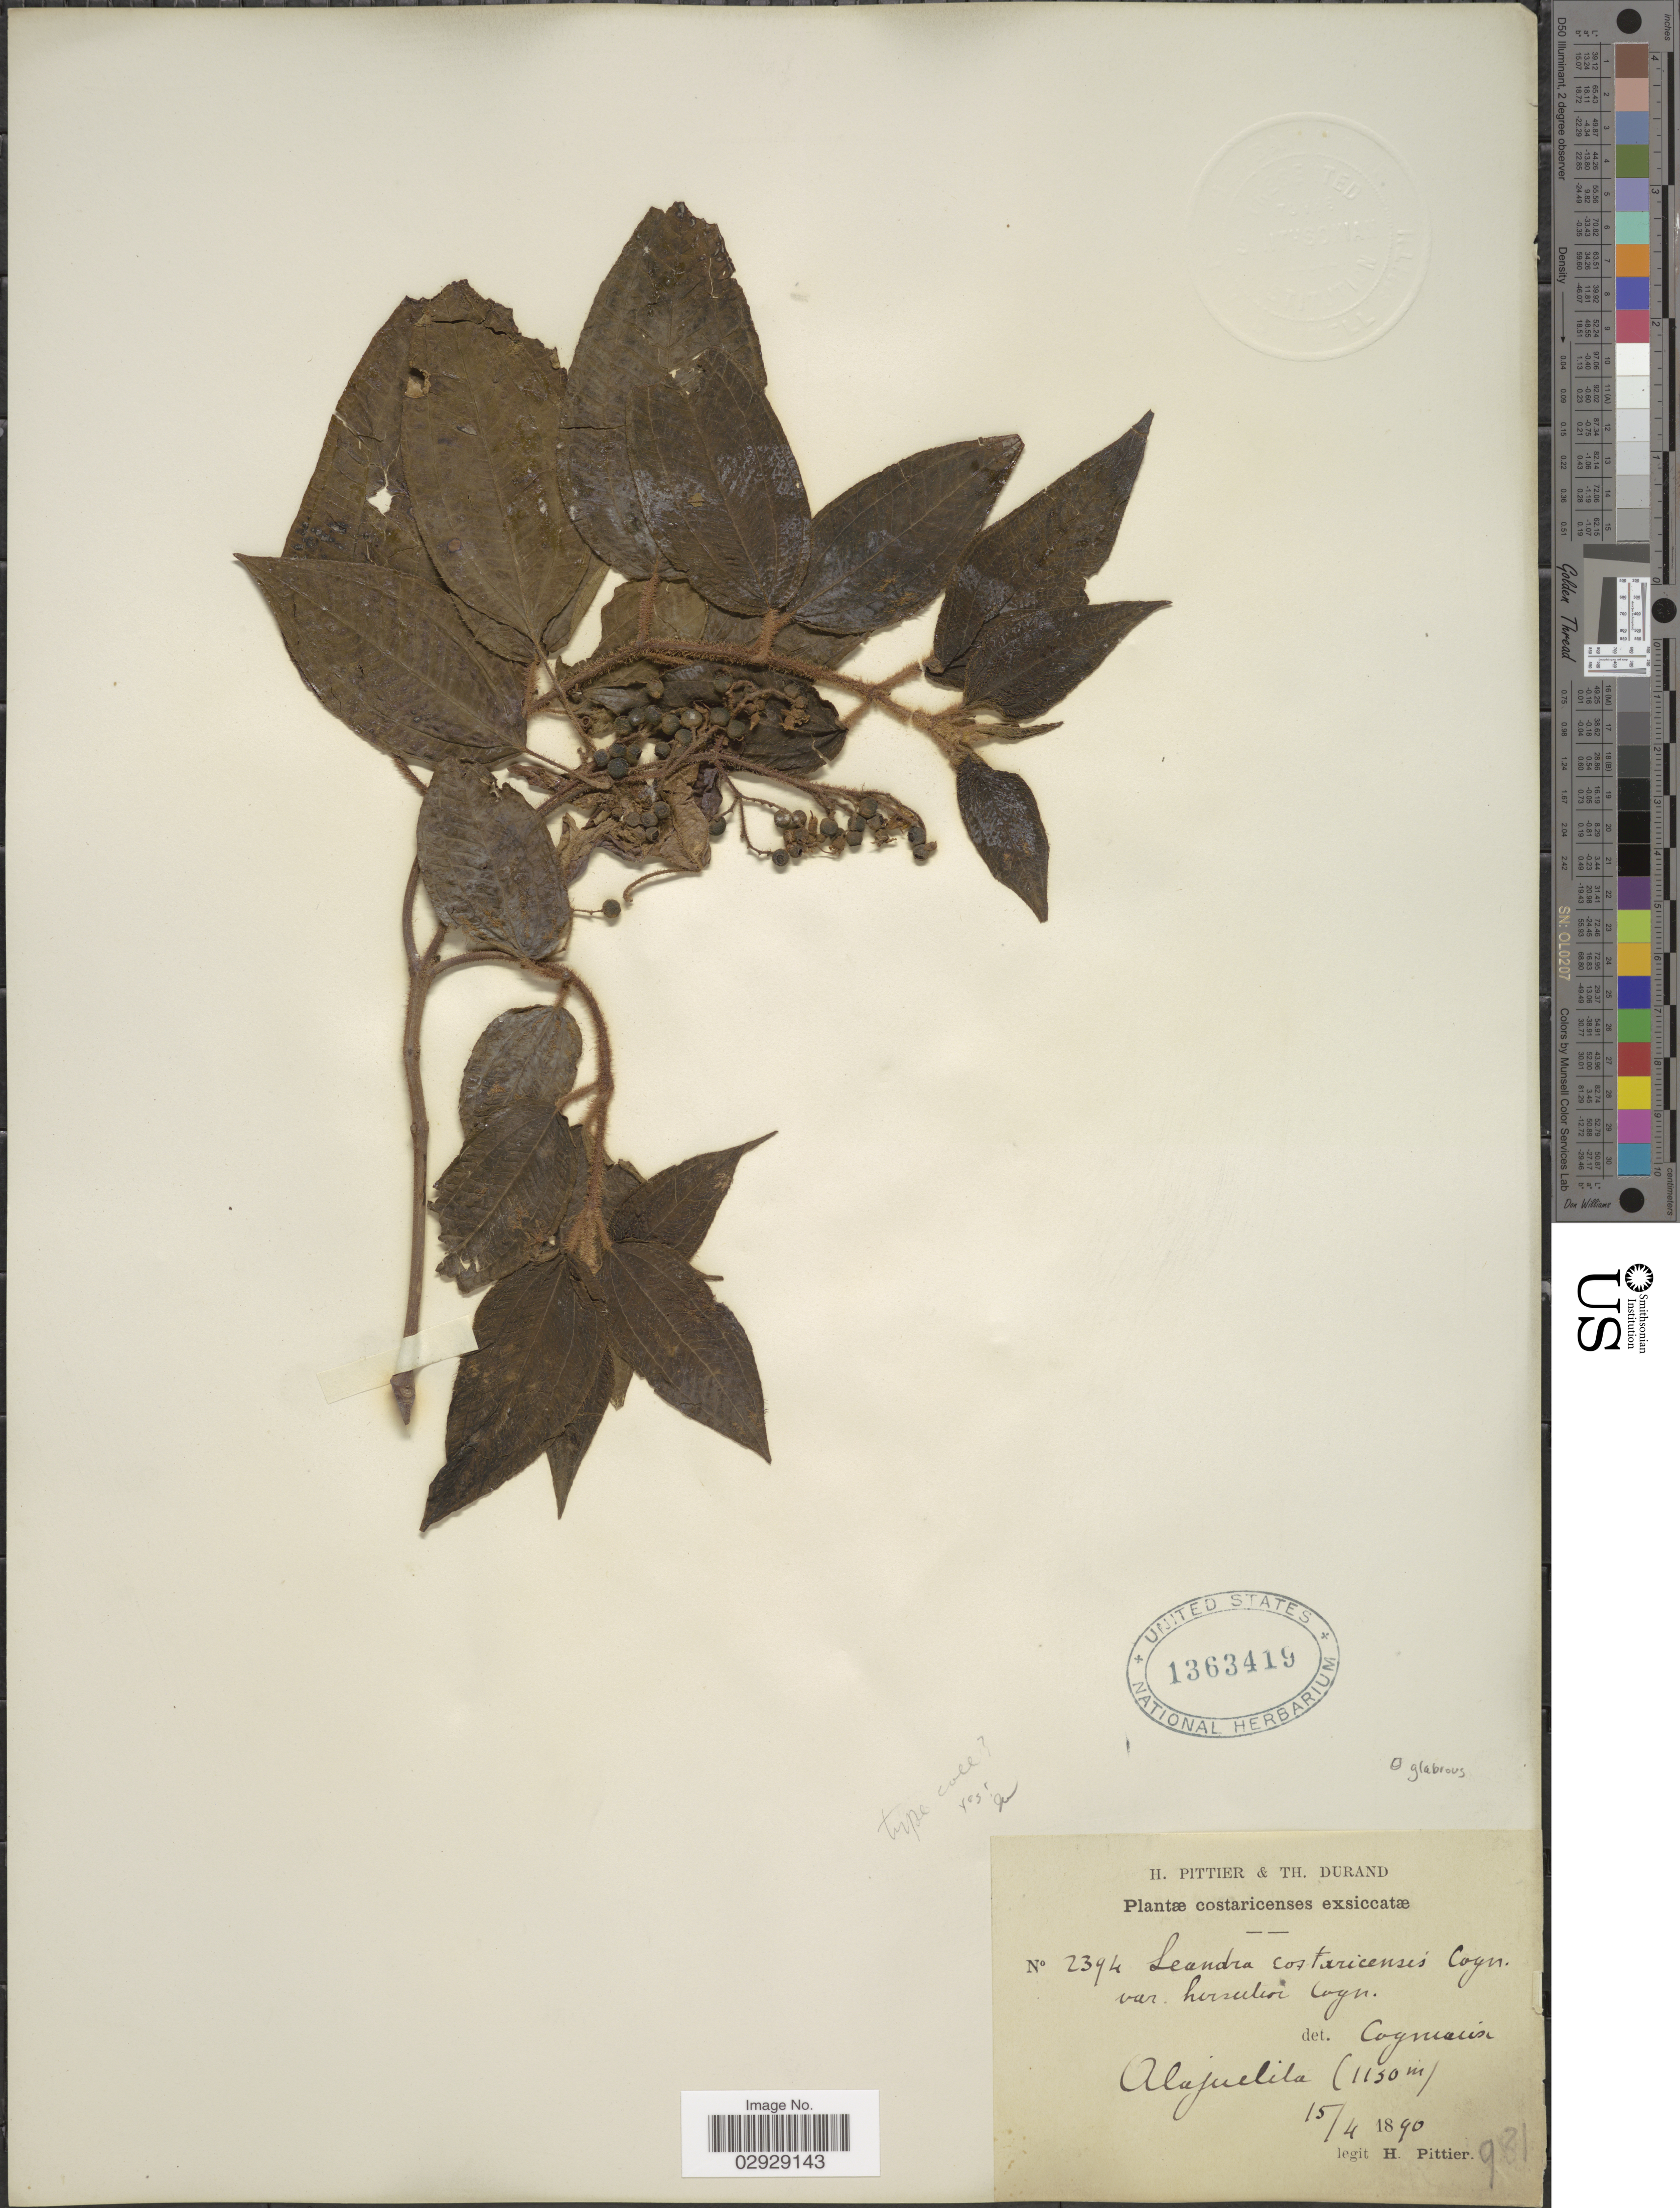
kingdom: Plantae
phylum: Tracheophyta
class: Magnoliopsida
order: Myrtales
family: Melastomataceae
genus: Leandra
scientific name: Leandra costaricensis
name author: Cogn.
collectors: H. F. Pittier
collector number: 2394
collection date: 1890-04-15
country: Costa Rica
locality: Alajuelila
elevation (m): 1130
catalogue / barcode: US 1363419